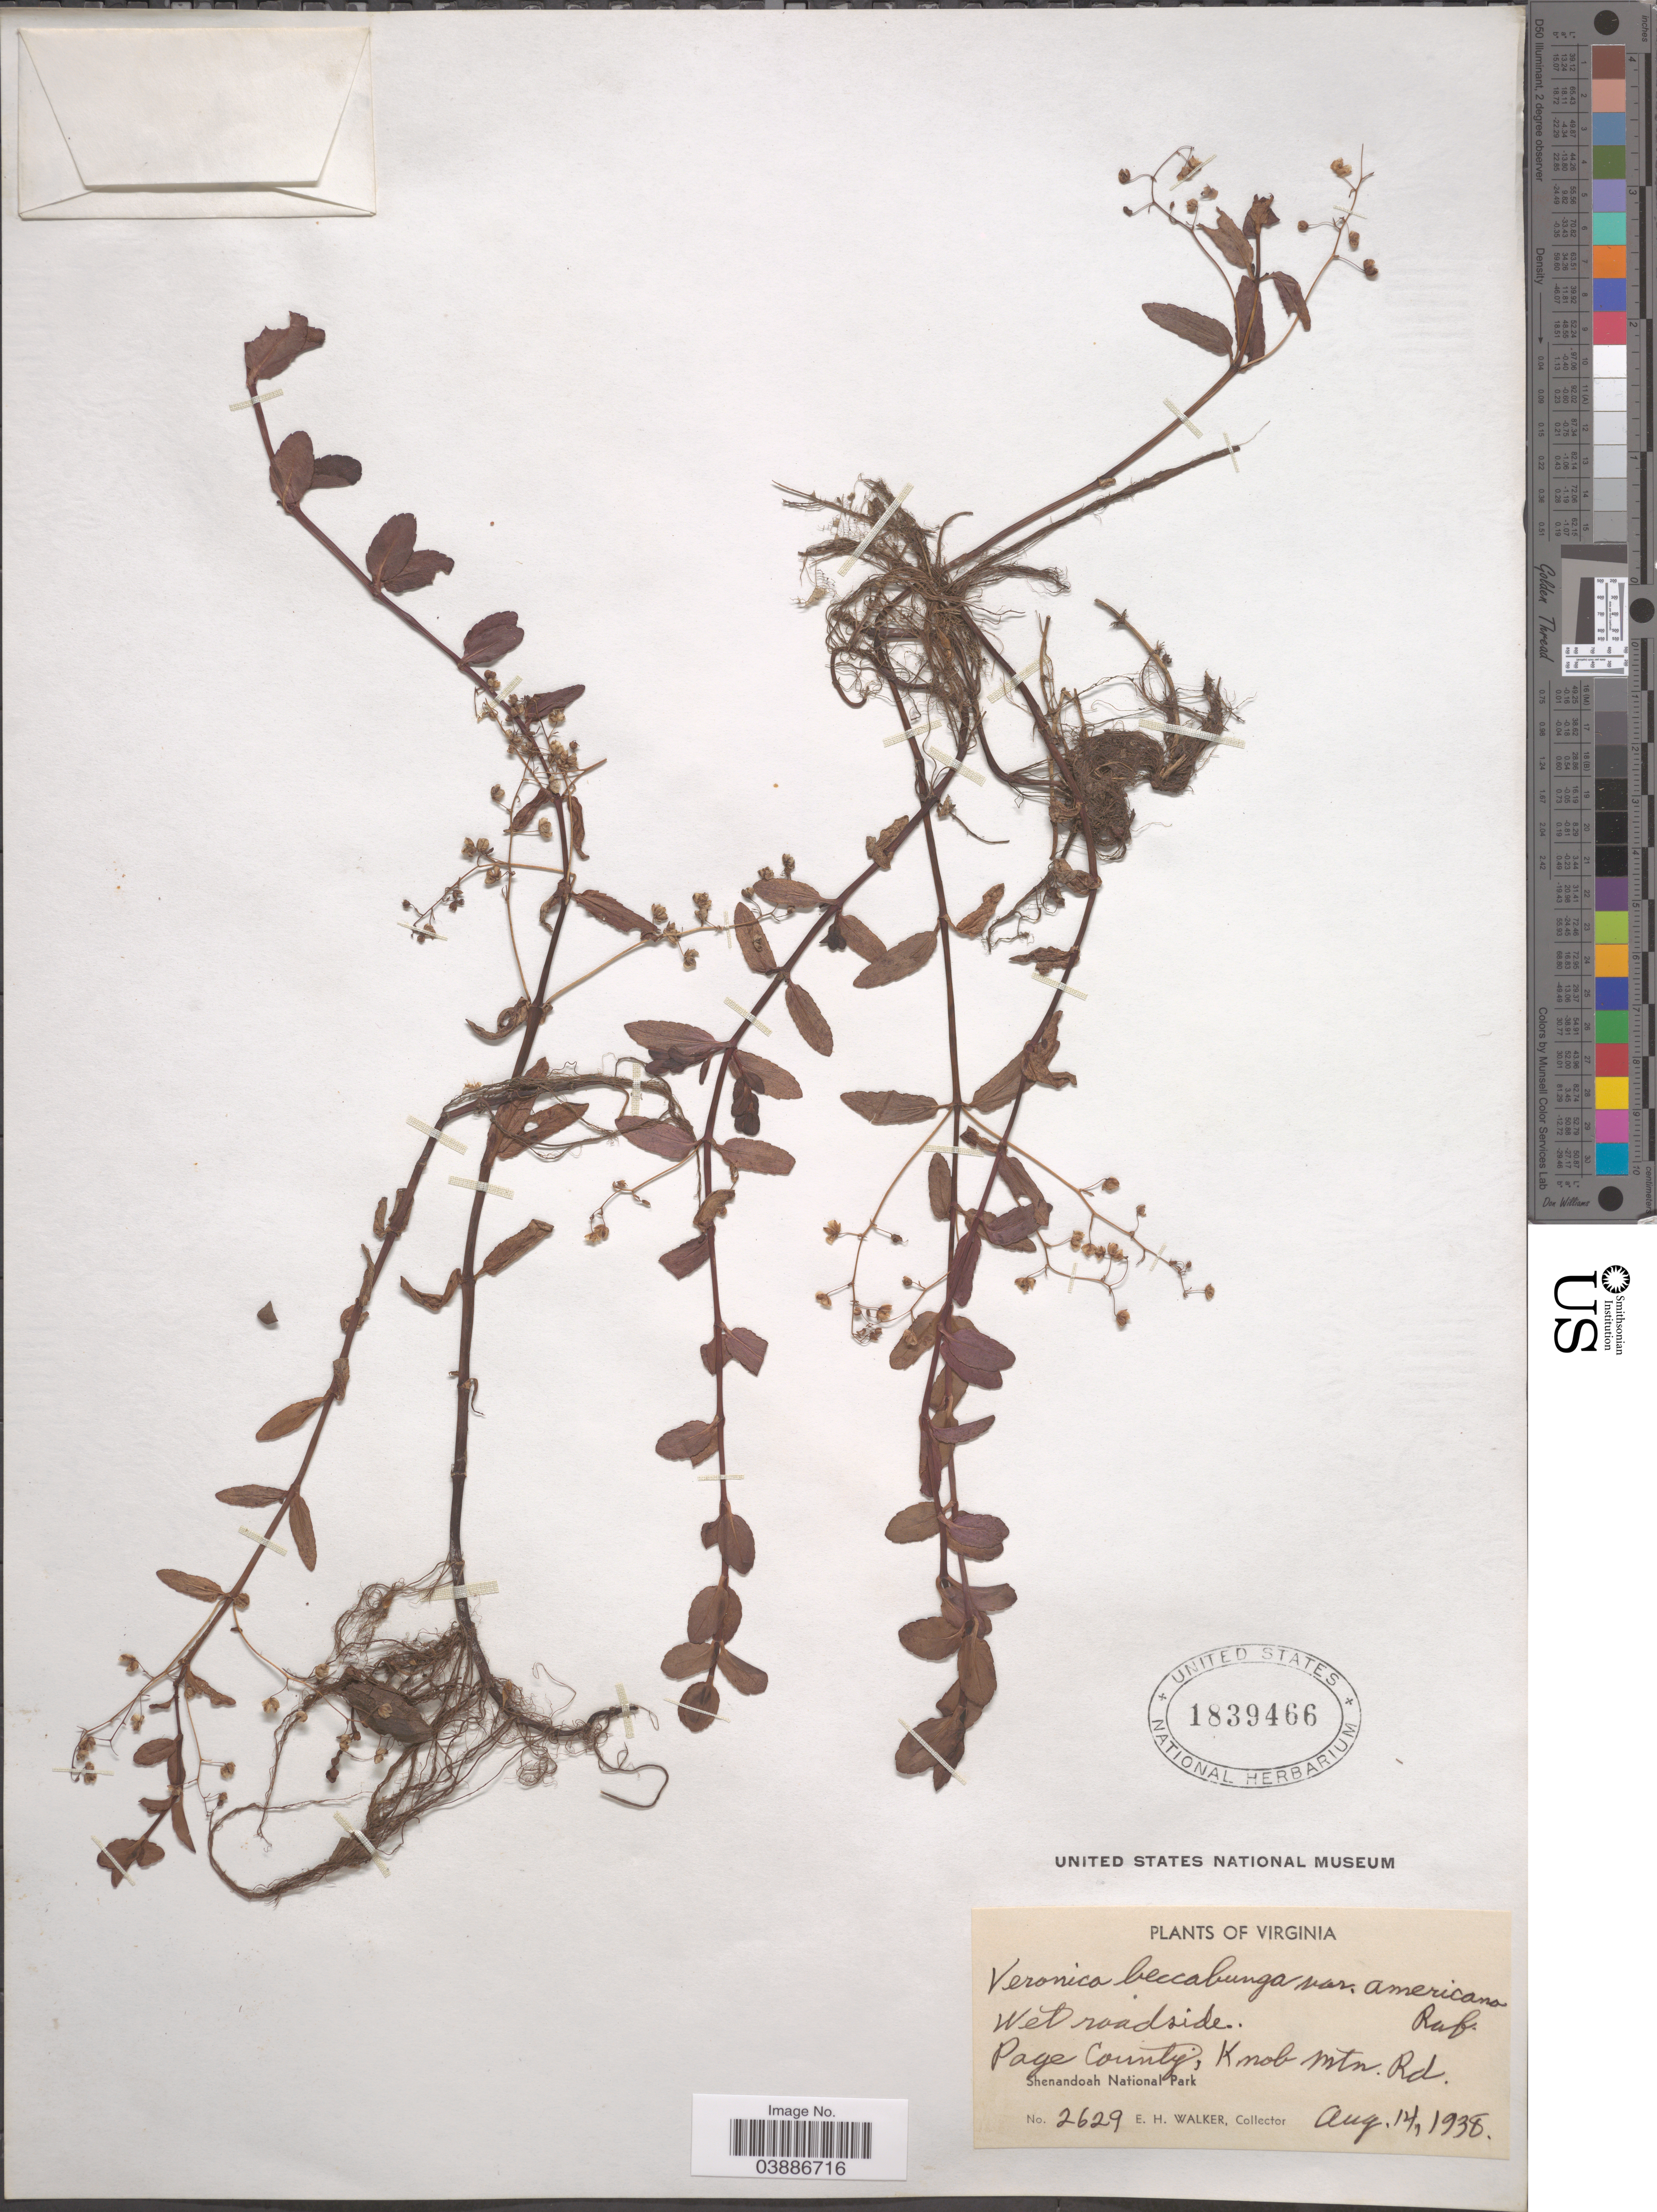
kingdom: Plantae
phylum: Tracheophyta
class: Magnoliopsida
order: Lamiales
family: Plantaginaceae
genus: Veronica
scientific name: Veronica americana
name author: Schwein. ex Benth.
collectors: E. H. Walker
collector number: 2629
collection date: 1938-08-14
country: United States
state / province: Virginia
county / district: Page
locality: Knob Mtn. Rd. Shenandoah National Park.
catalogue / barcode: US 1839466